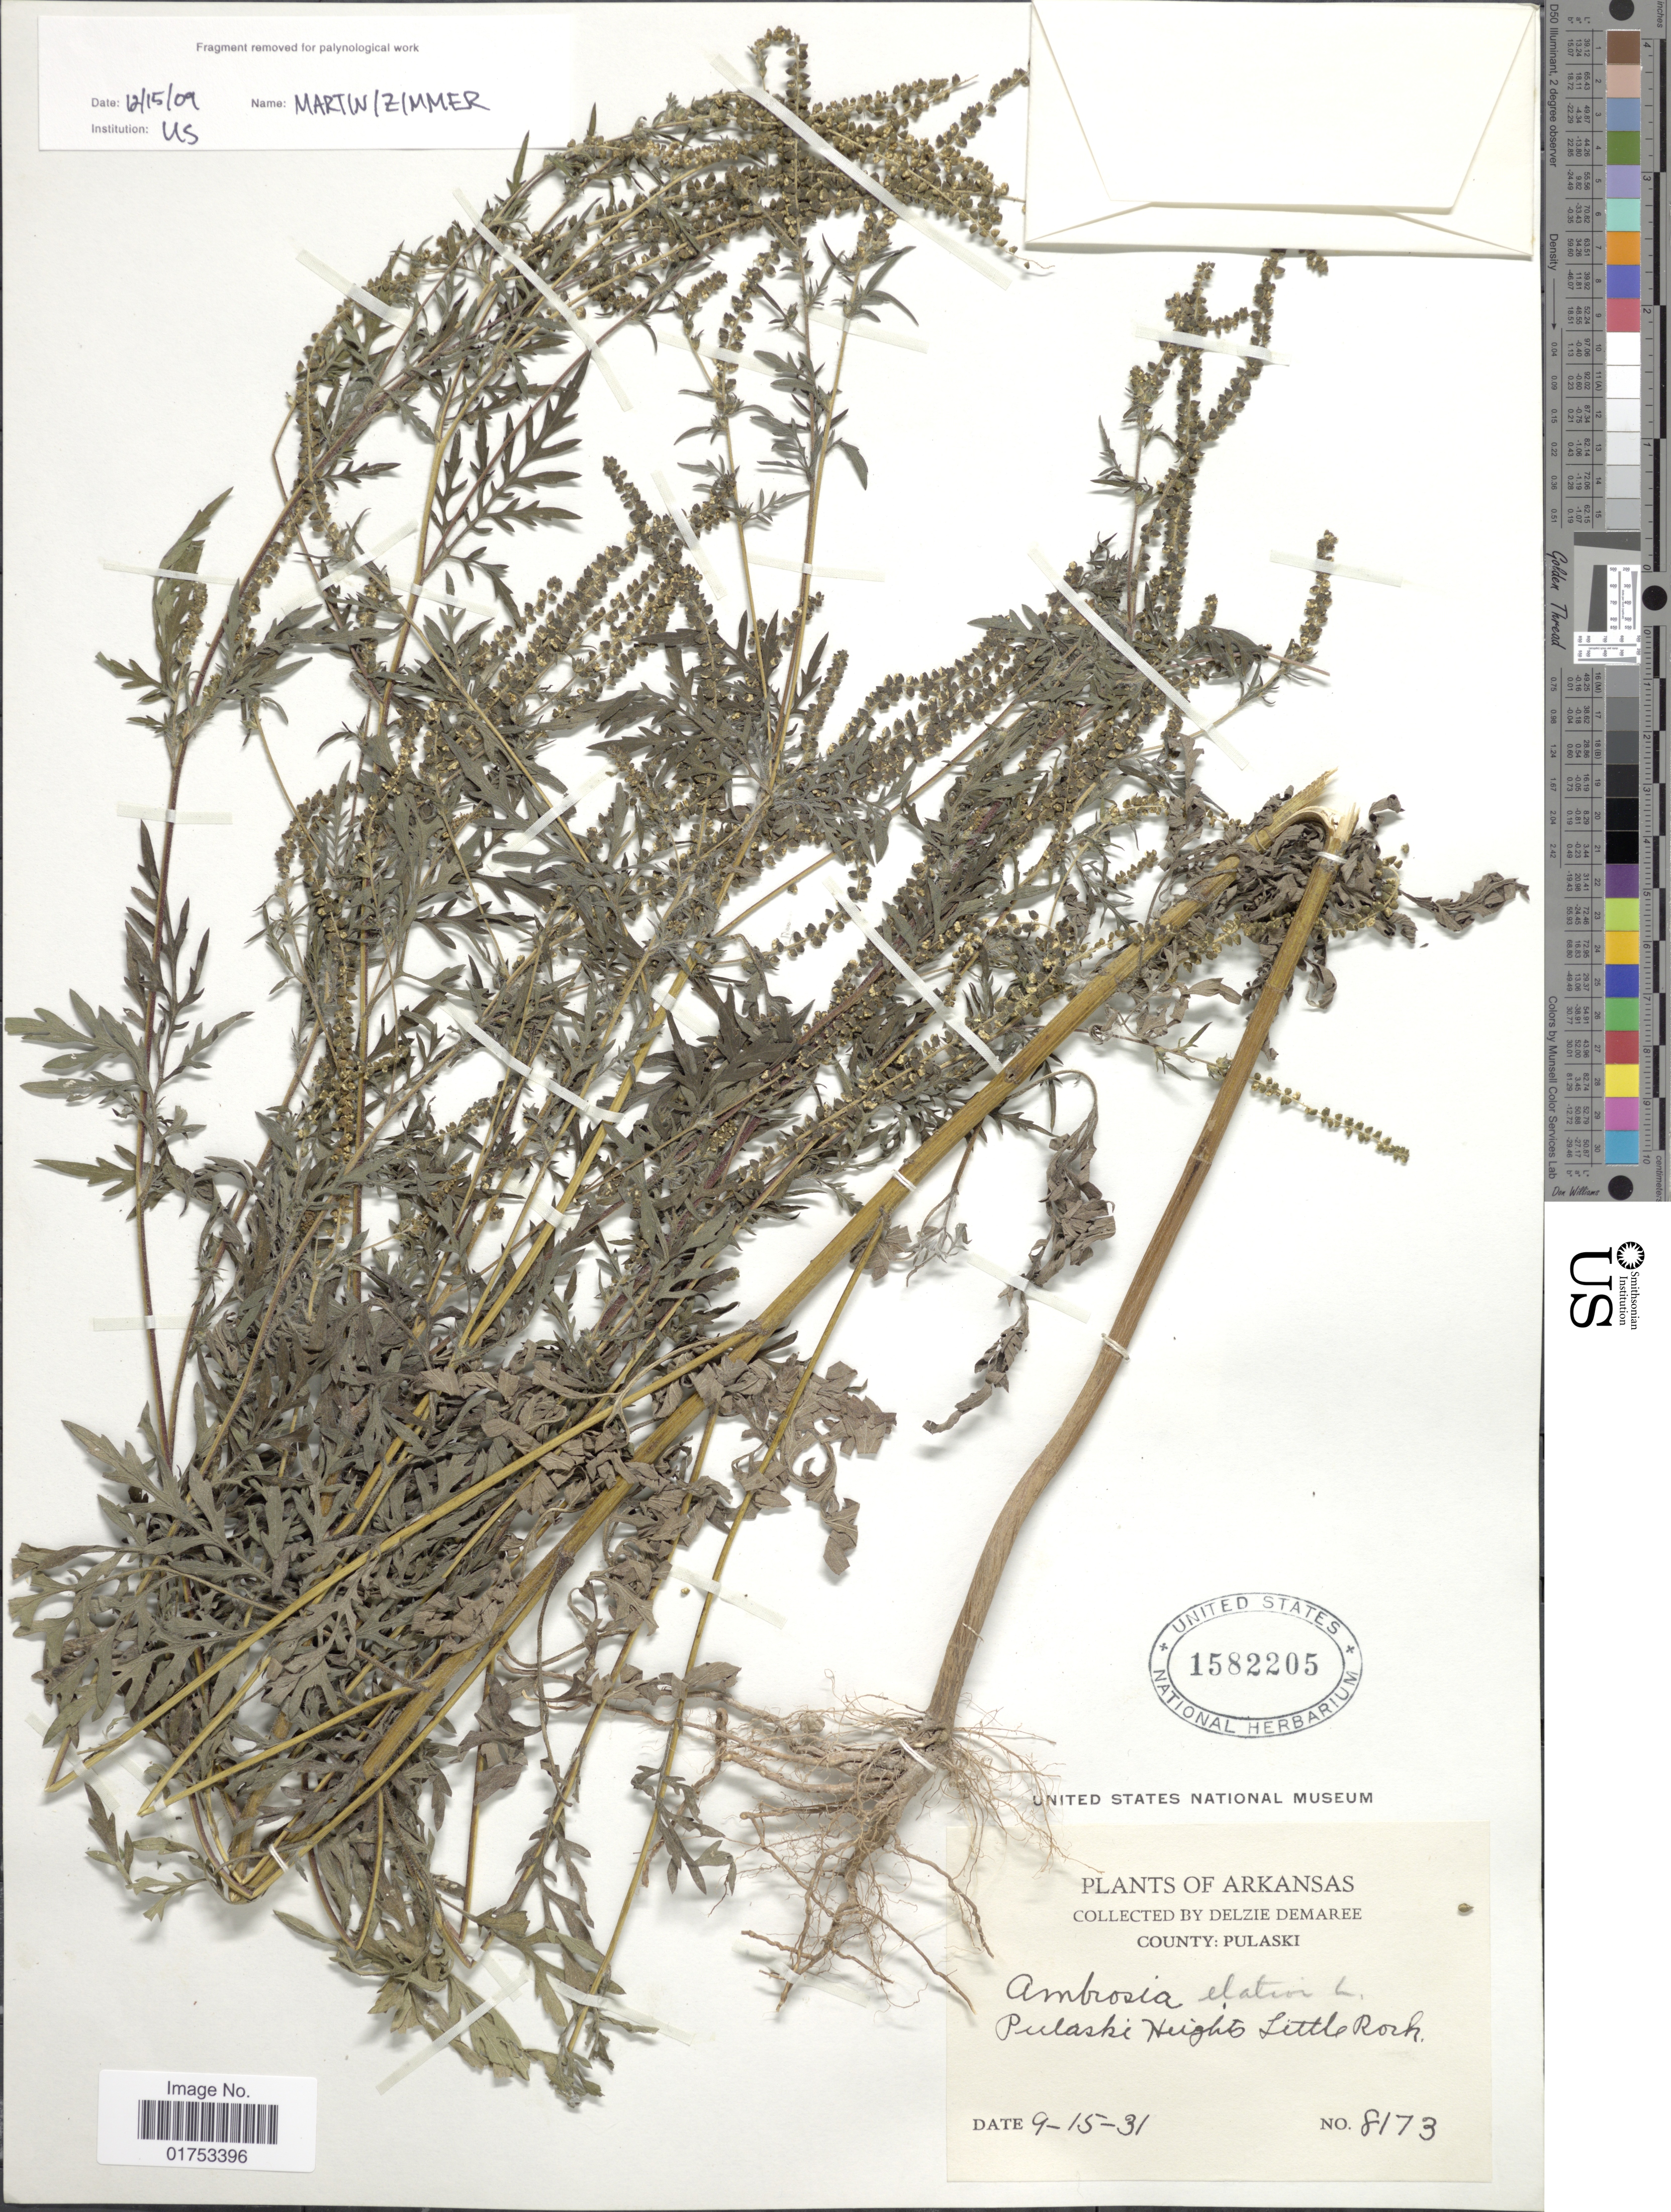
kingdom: Plantae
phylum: Tracheophyta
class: Magnoliopsida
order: Asterales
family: Asteraceae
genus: Ambrosia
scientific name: Ambrosia artemisiifolia var. elatior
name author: (L.) Descourt.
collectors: D. Demaree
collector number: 8173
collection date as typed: Transcribed d/m/y: 15/9/31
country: United States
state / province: Arkansas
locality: County Pulaski, Pulaski Heights, Little Rock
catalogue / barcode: US 1582205